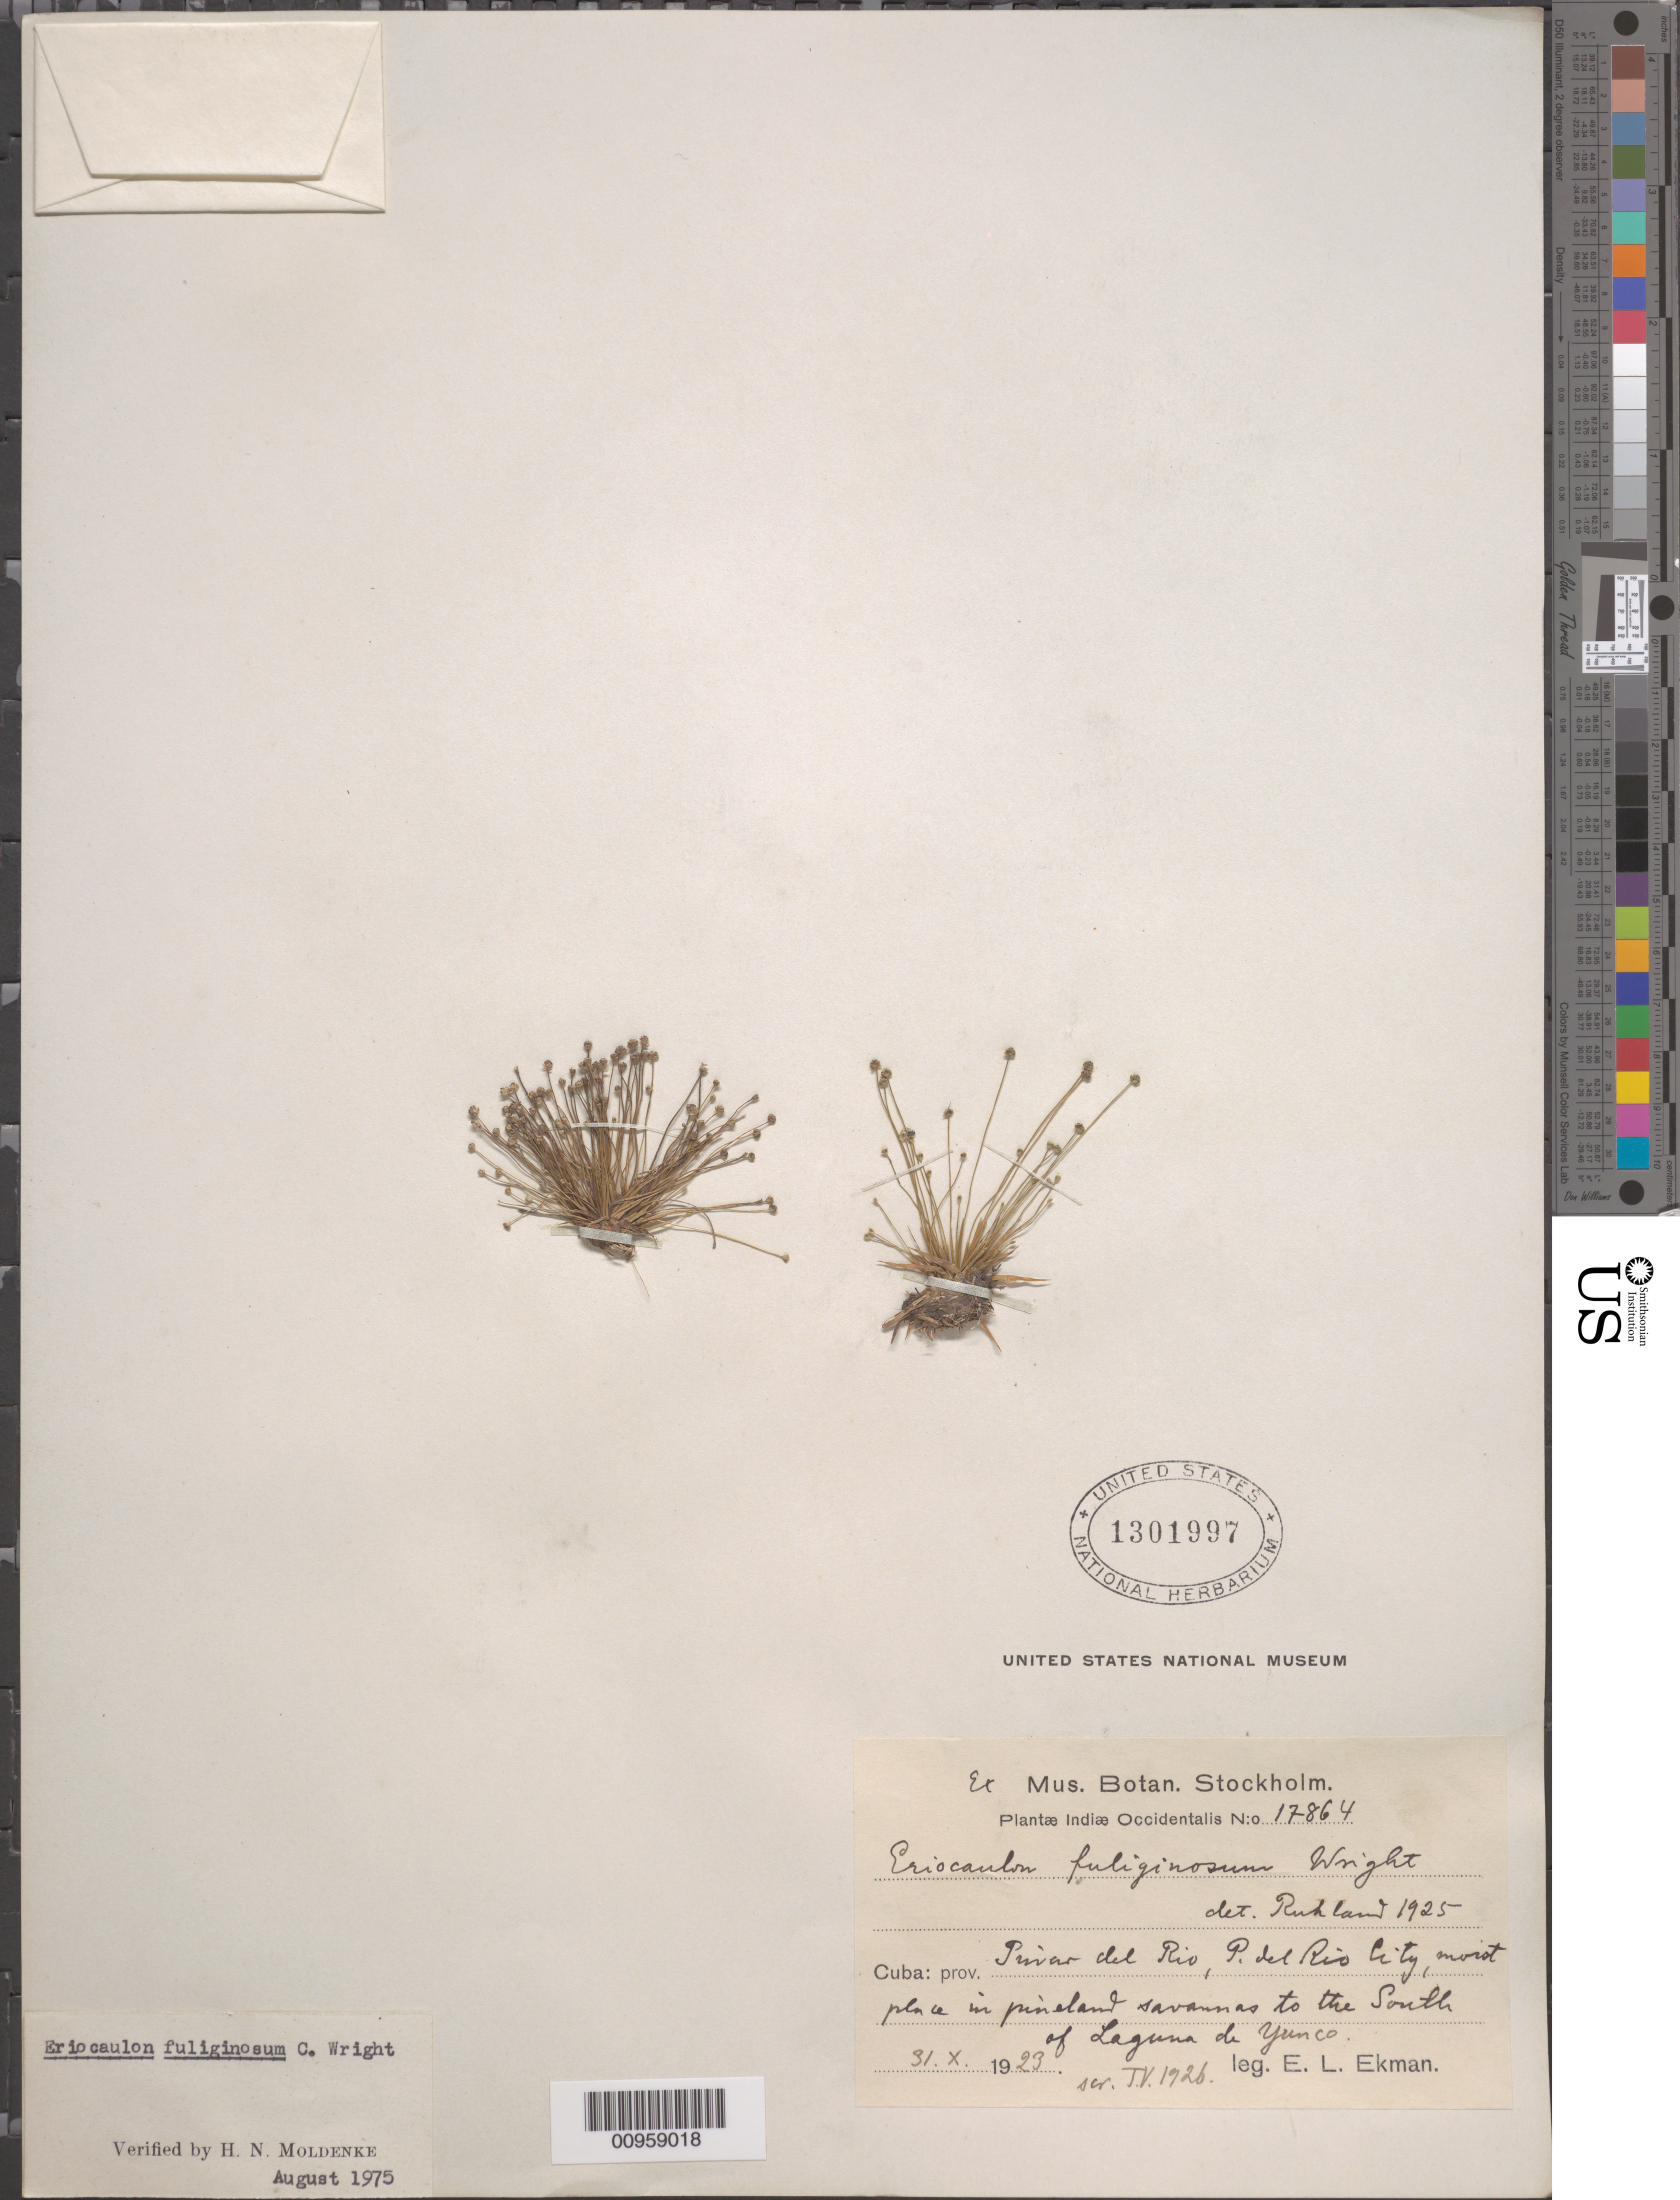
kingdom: Plantae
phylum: Tracheophyta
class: Liliopsida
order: Poales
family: Eriocaulaceae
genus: Eriocaulon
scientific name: Eriocaulon fuliginosum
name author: C. Wright ex Griseb.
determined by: Moldenke, H. N.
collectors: E. L. Ekman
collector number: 17864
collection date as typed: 31 Oct 1923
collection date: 1923-10-31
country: Cuba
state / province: Pinar del Rio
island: Cuba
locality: Pinar del Rio City, to the south of Laguna de Yunco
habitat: Moist place in pinelands savannas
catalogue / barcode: US 1301997